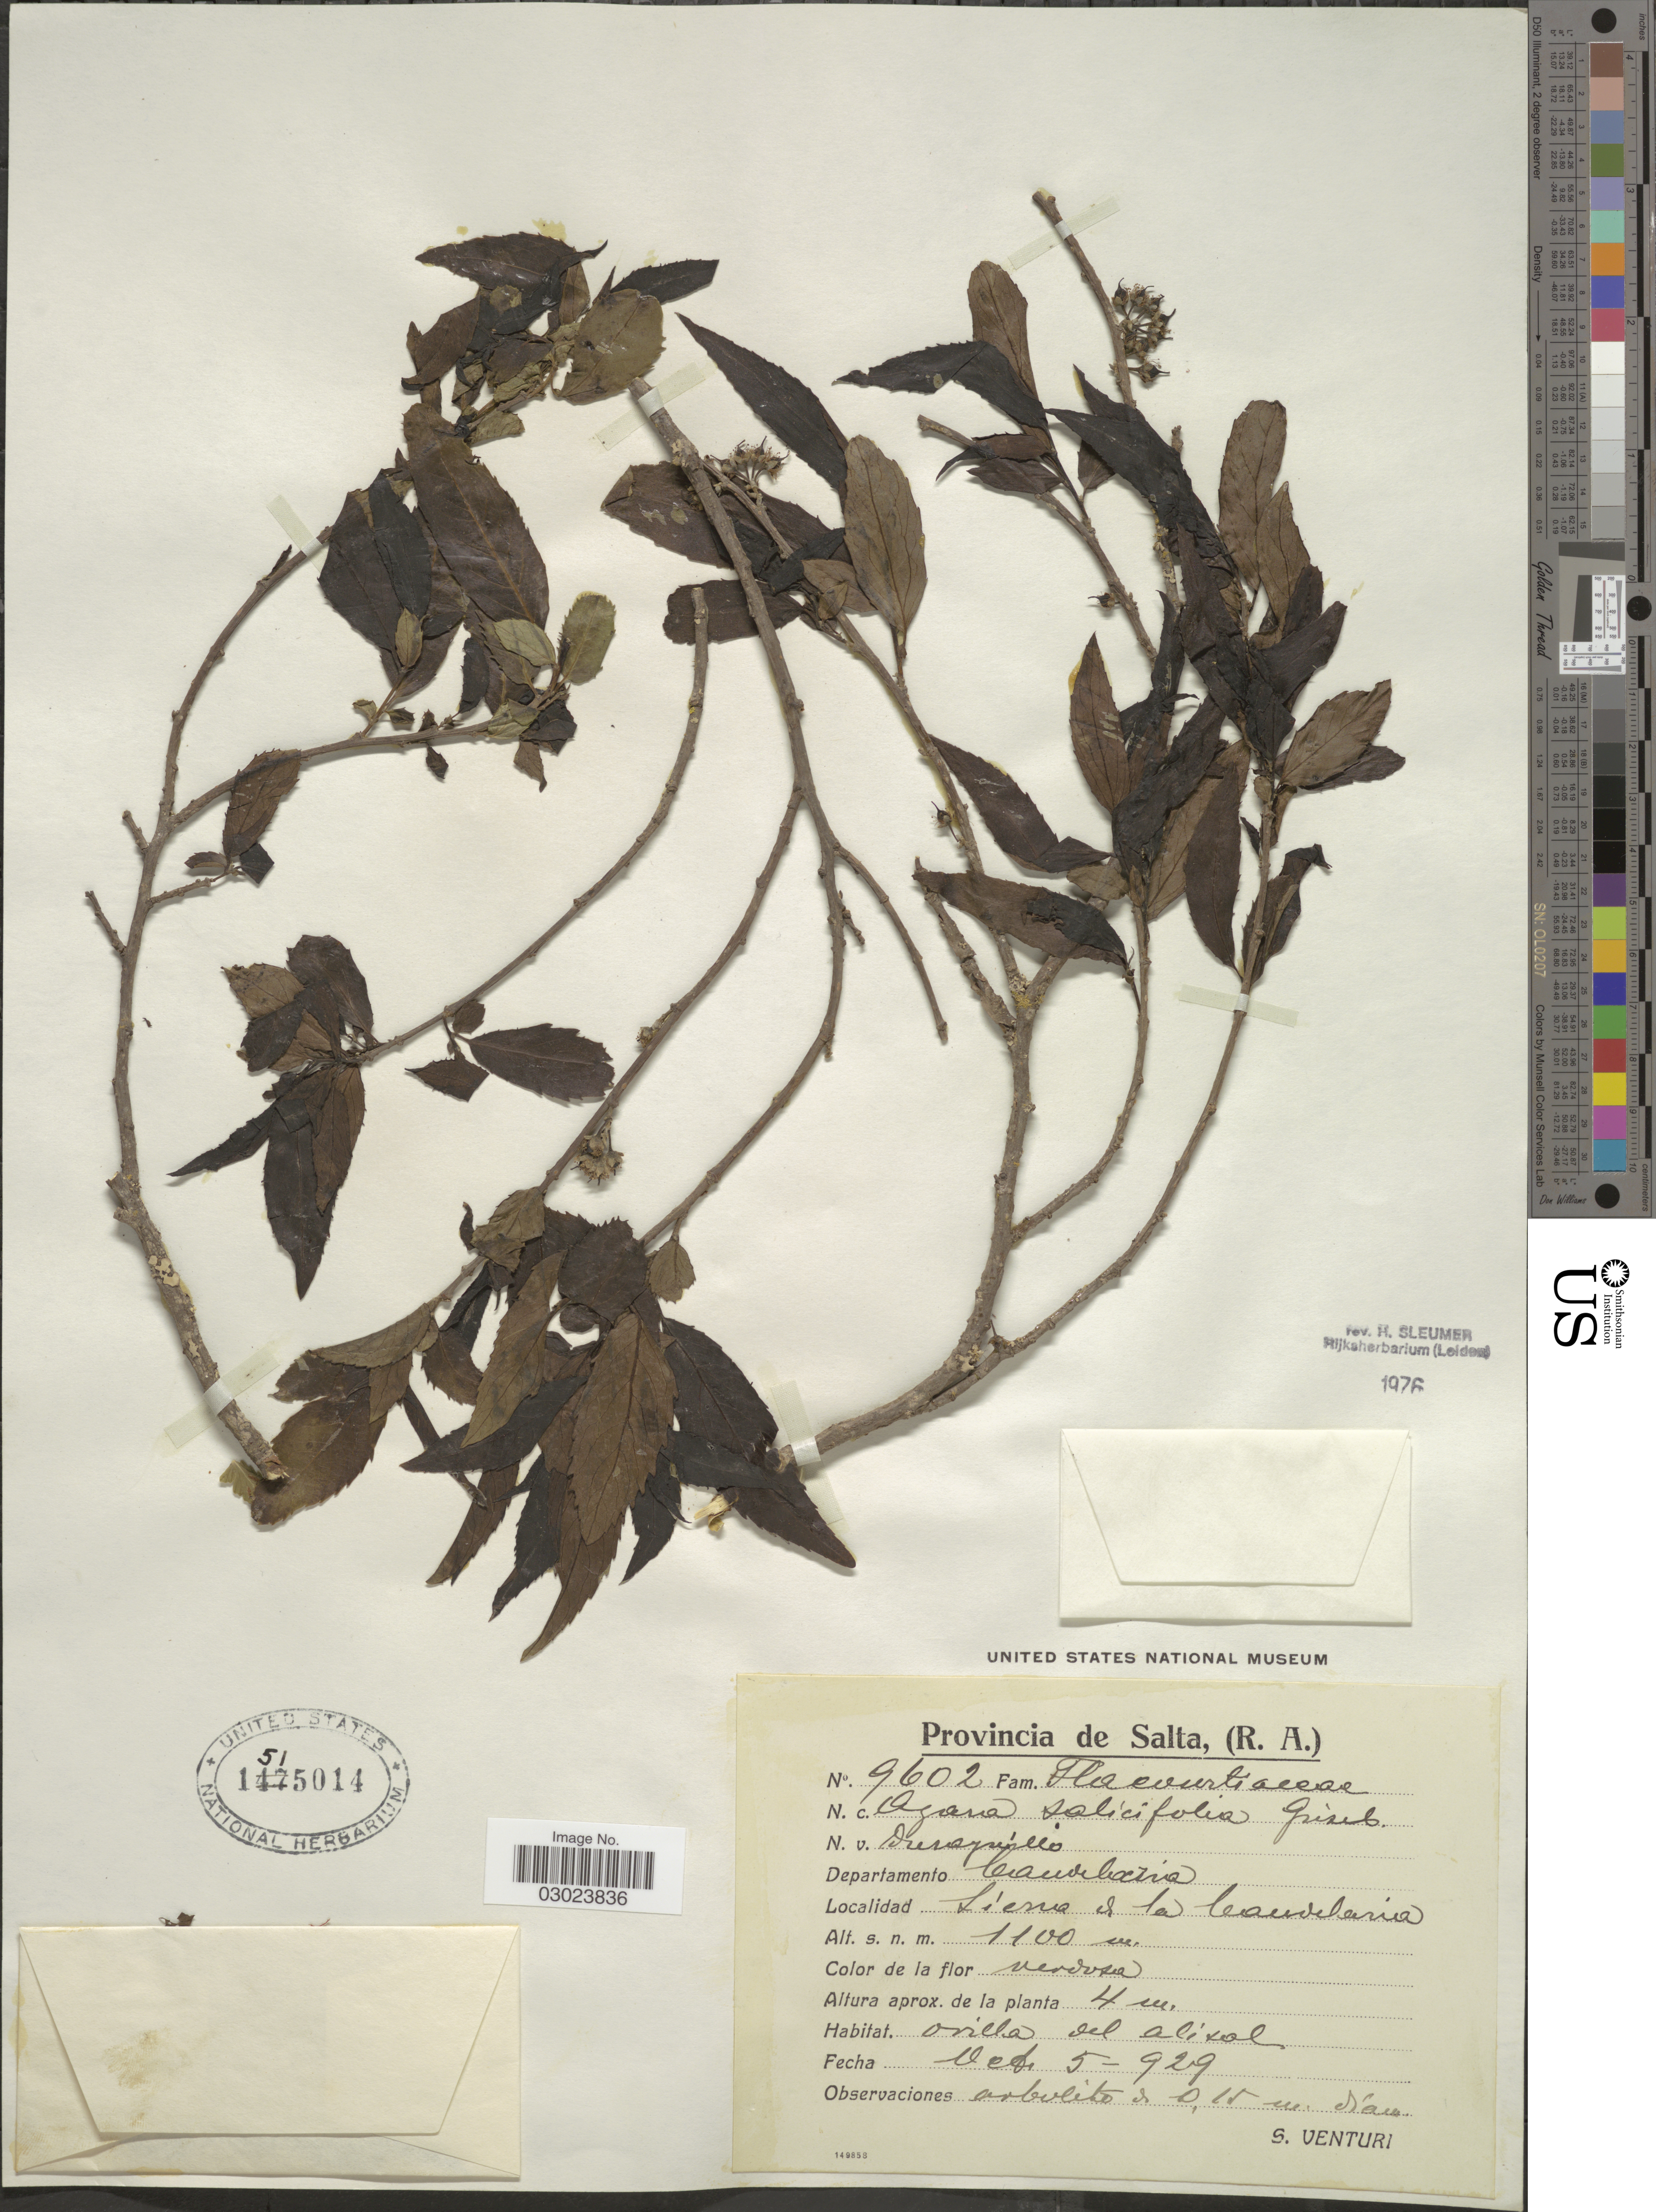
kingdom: Plantae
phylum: Tracheophyta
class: Magnoliopsida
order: Malpighiales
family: Salicaceae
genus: Azara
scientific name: Azara salicifolia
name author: Griseb.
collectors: S. Venturi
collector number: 9602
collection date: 1929-10-05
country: Argentina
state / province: Salta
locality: Departamento Candelaria. Sierra de la Candelaria.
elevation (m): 1100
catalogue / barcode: US 1515014